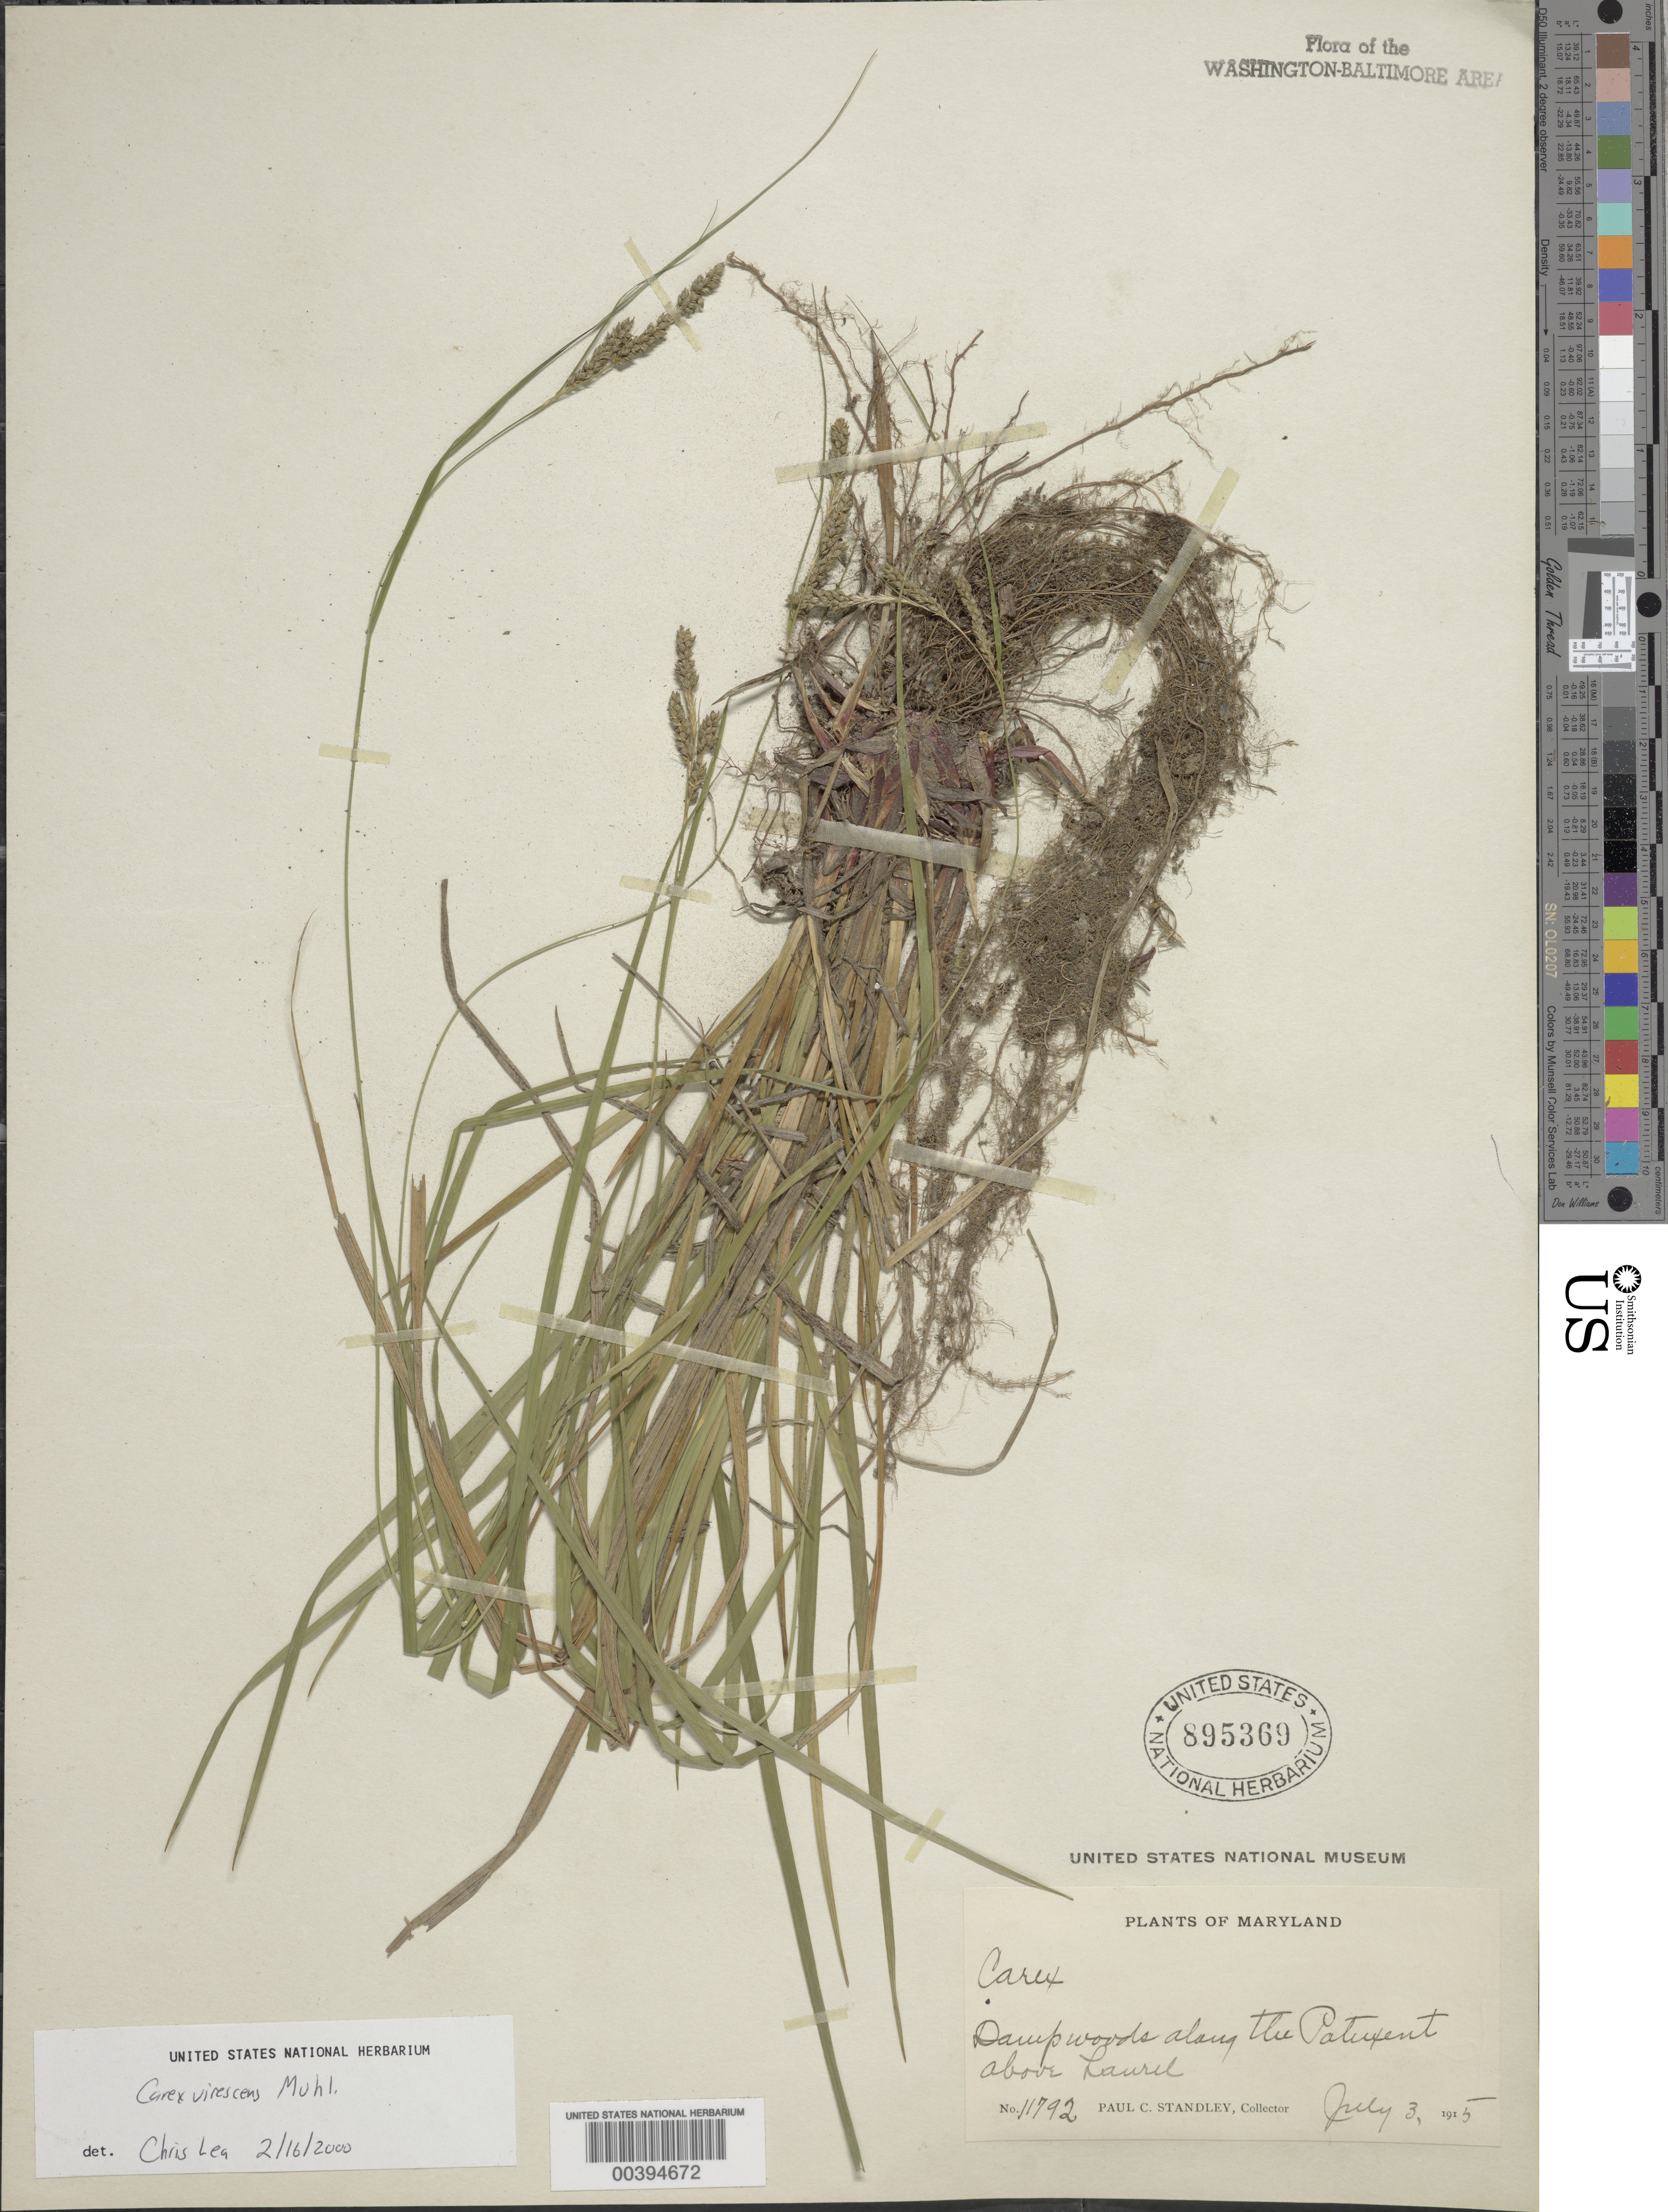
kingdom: Plantae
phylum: Tracheophyta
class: Liliopsida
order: Poales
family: Cyperaceae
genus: Carex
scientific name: Carex virescens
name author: Muhl. ex Willd.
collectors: P. C. Standley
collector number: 11792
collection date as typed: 03 Jul 1915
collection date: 1915-07-03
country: United States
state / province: Maryland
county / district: Prince George's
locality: Patuxent River, above Laurel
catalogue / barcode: US 895369